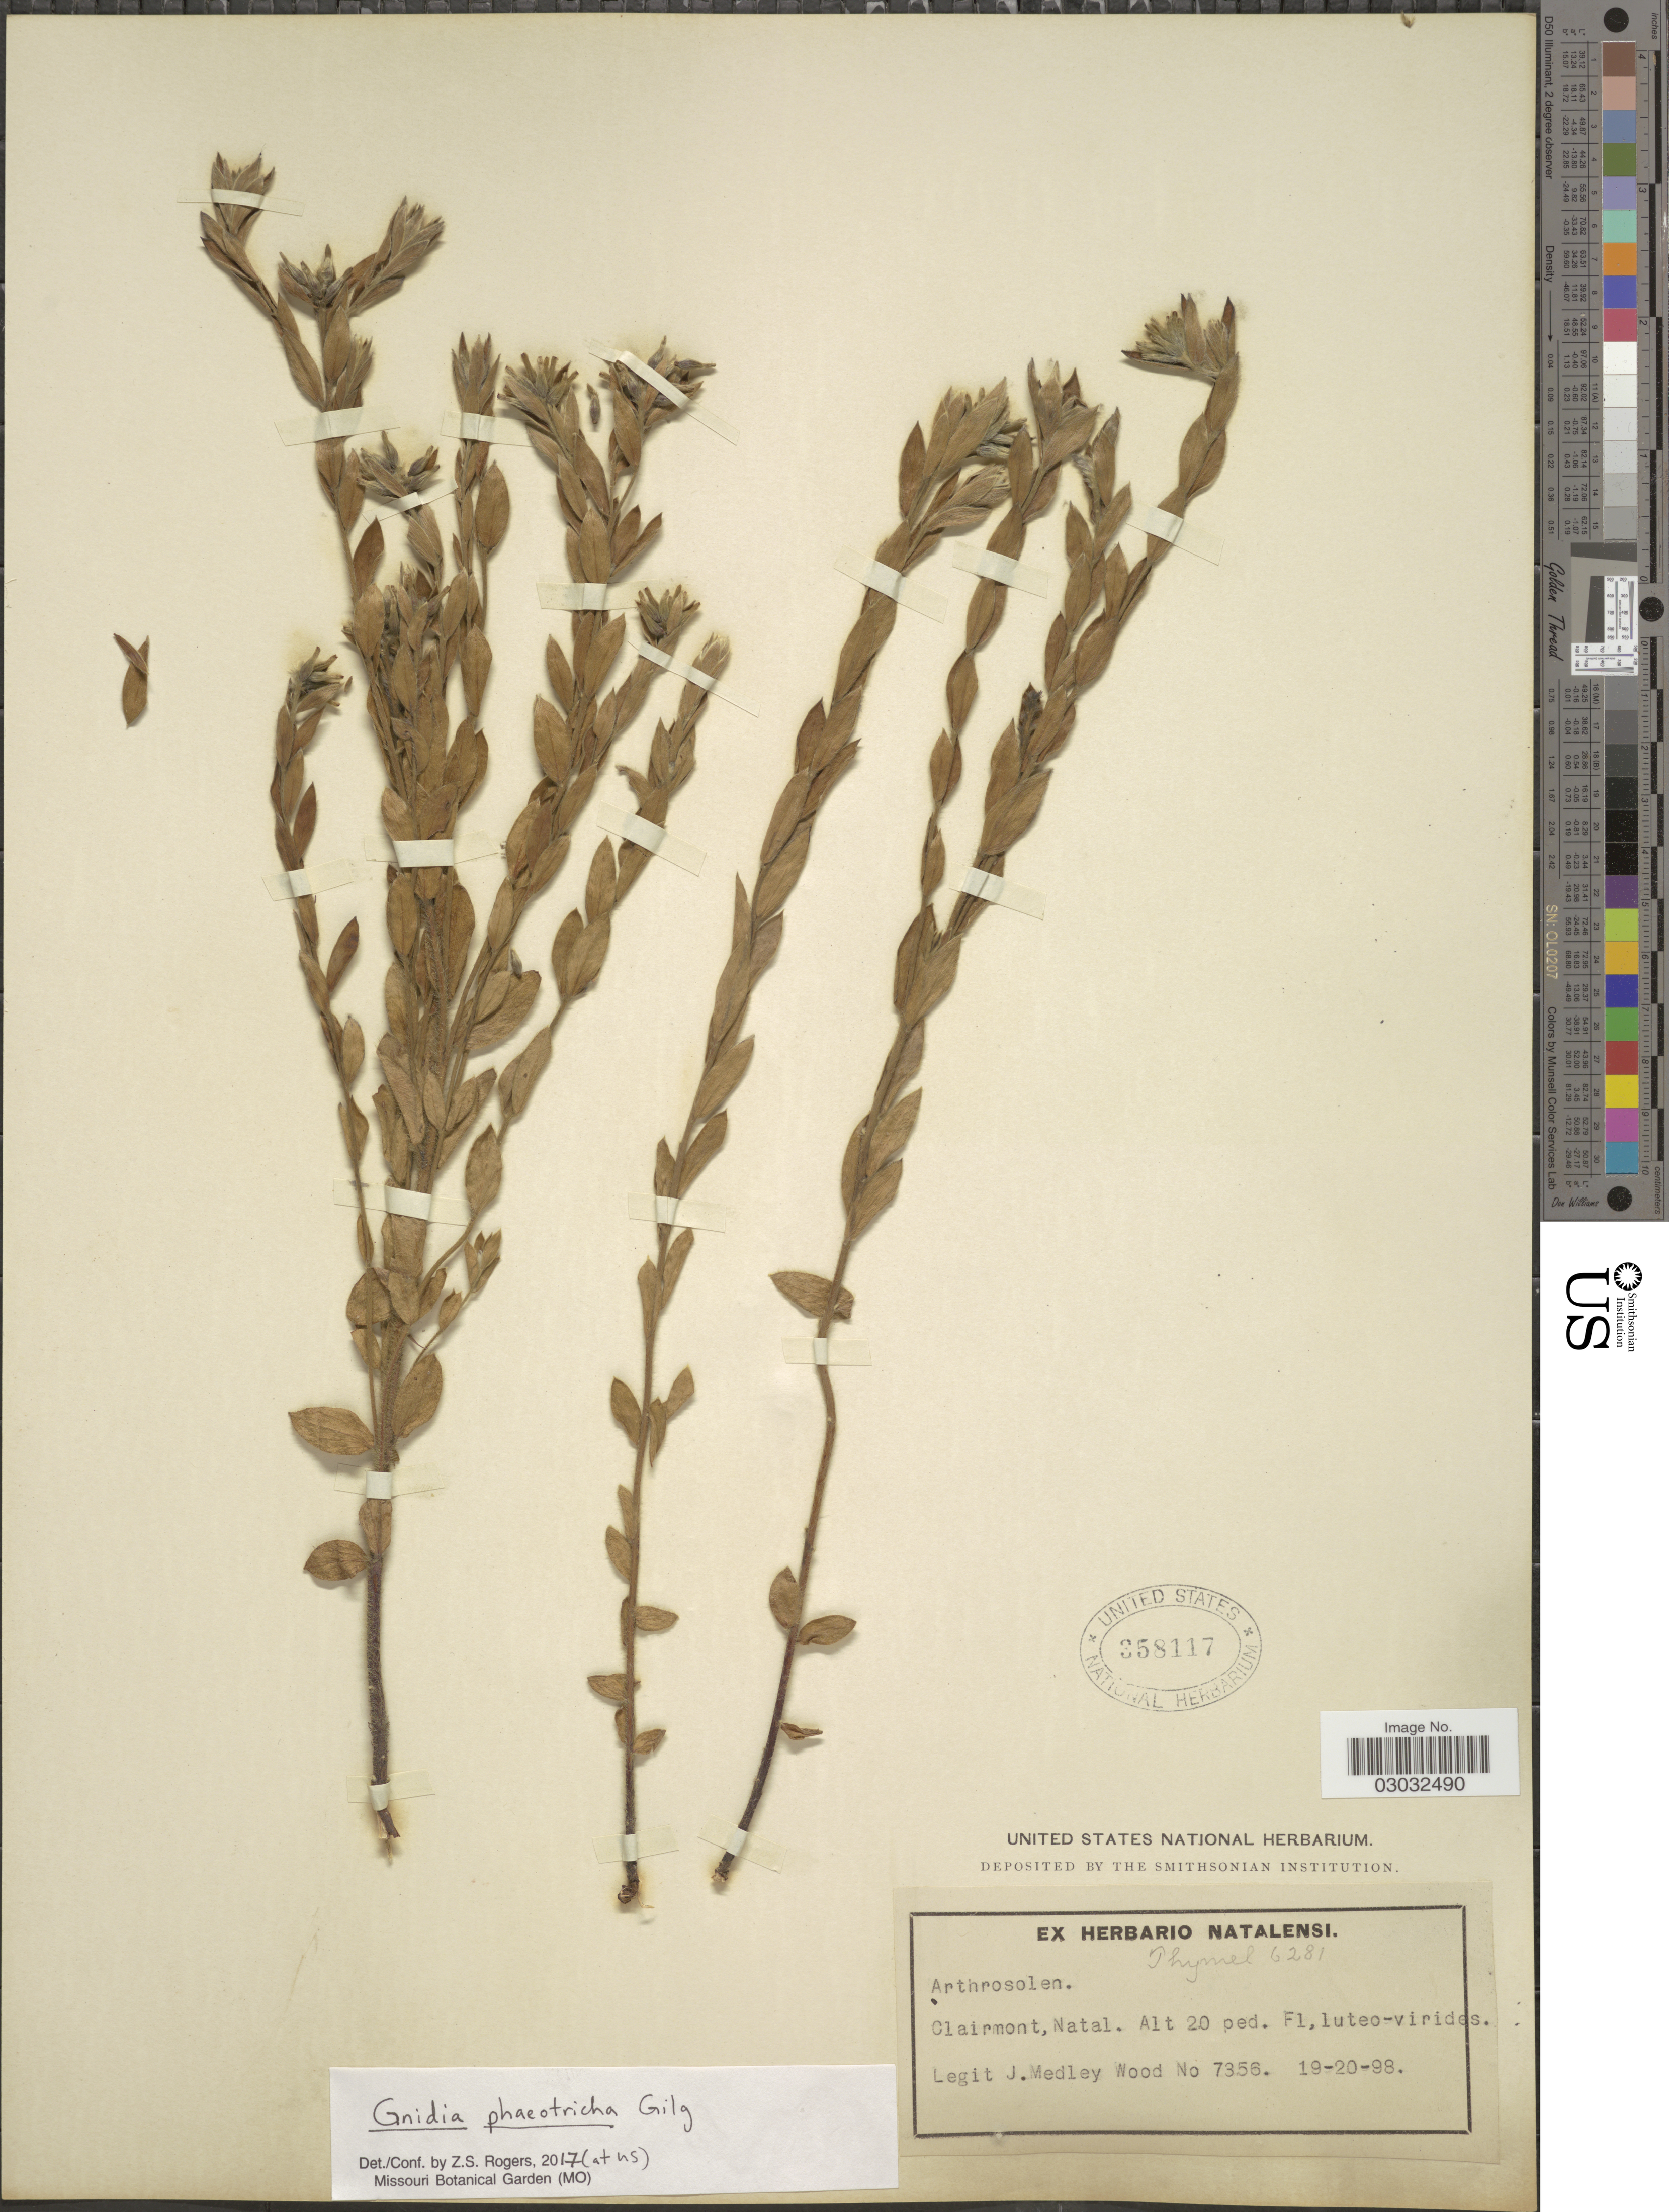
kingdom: Plantae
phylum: Tracheophyta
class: Magnoliopsida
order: Malvales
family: Thymelaeaceae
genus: Gnidia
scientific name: Gnidia phaeotricha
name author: Gilg in Kuntze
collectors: J. M. Wood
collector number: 7356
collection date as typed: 19-20-98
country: South Africa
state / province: KwaZulu-Natal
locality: Clairmont, Natal.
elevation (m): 6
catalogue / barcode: US 358117